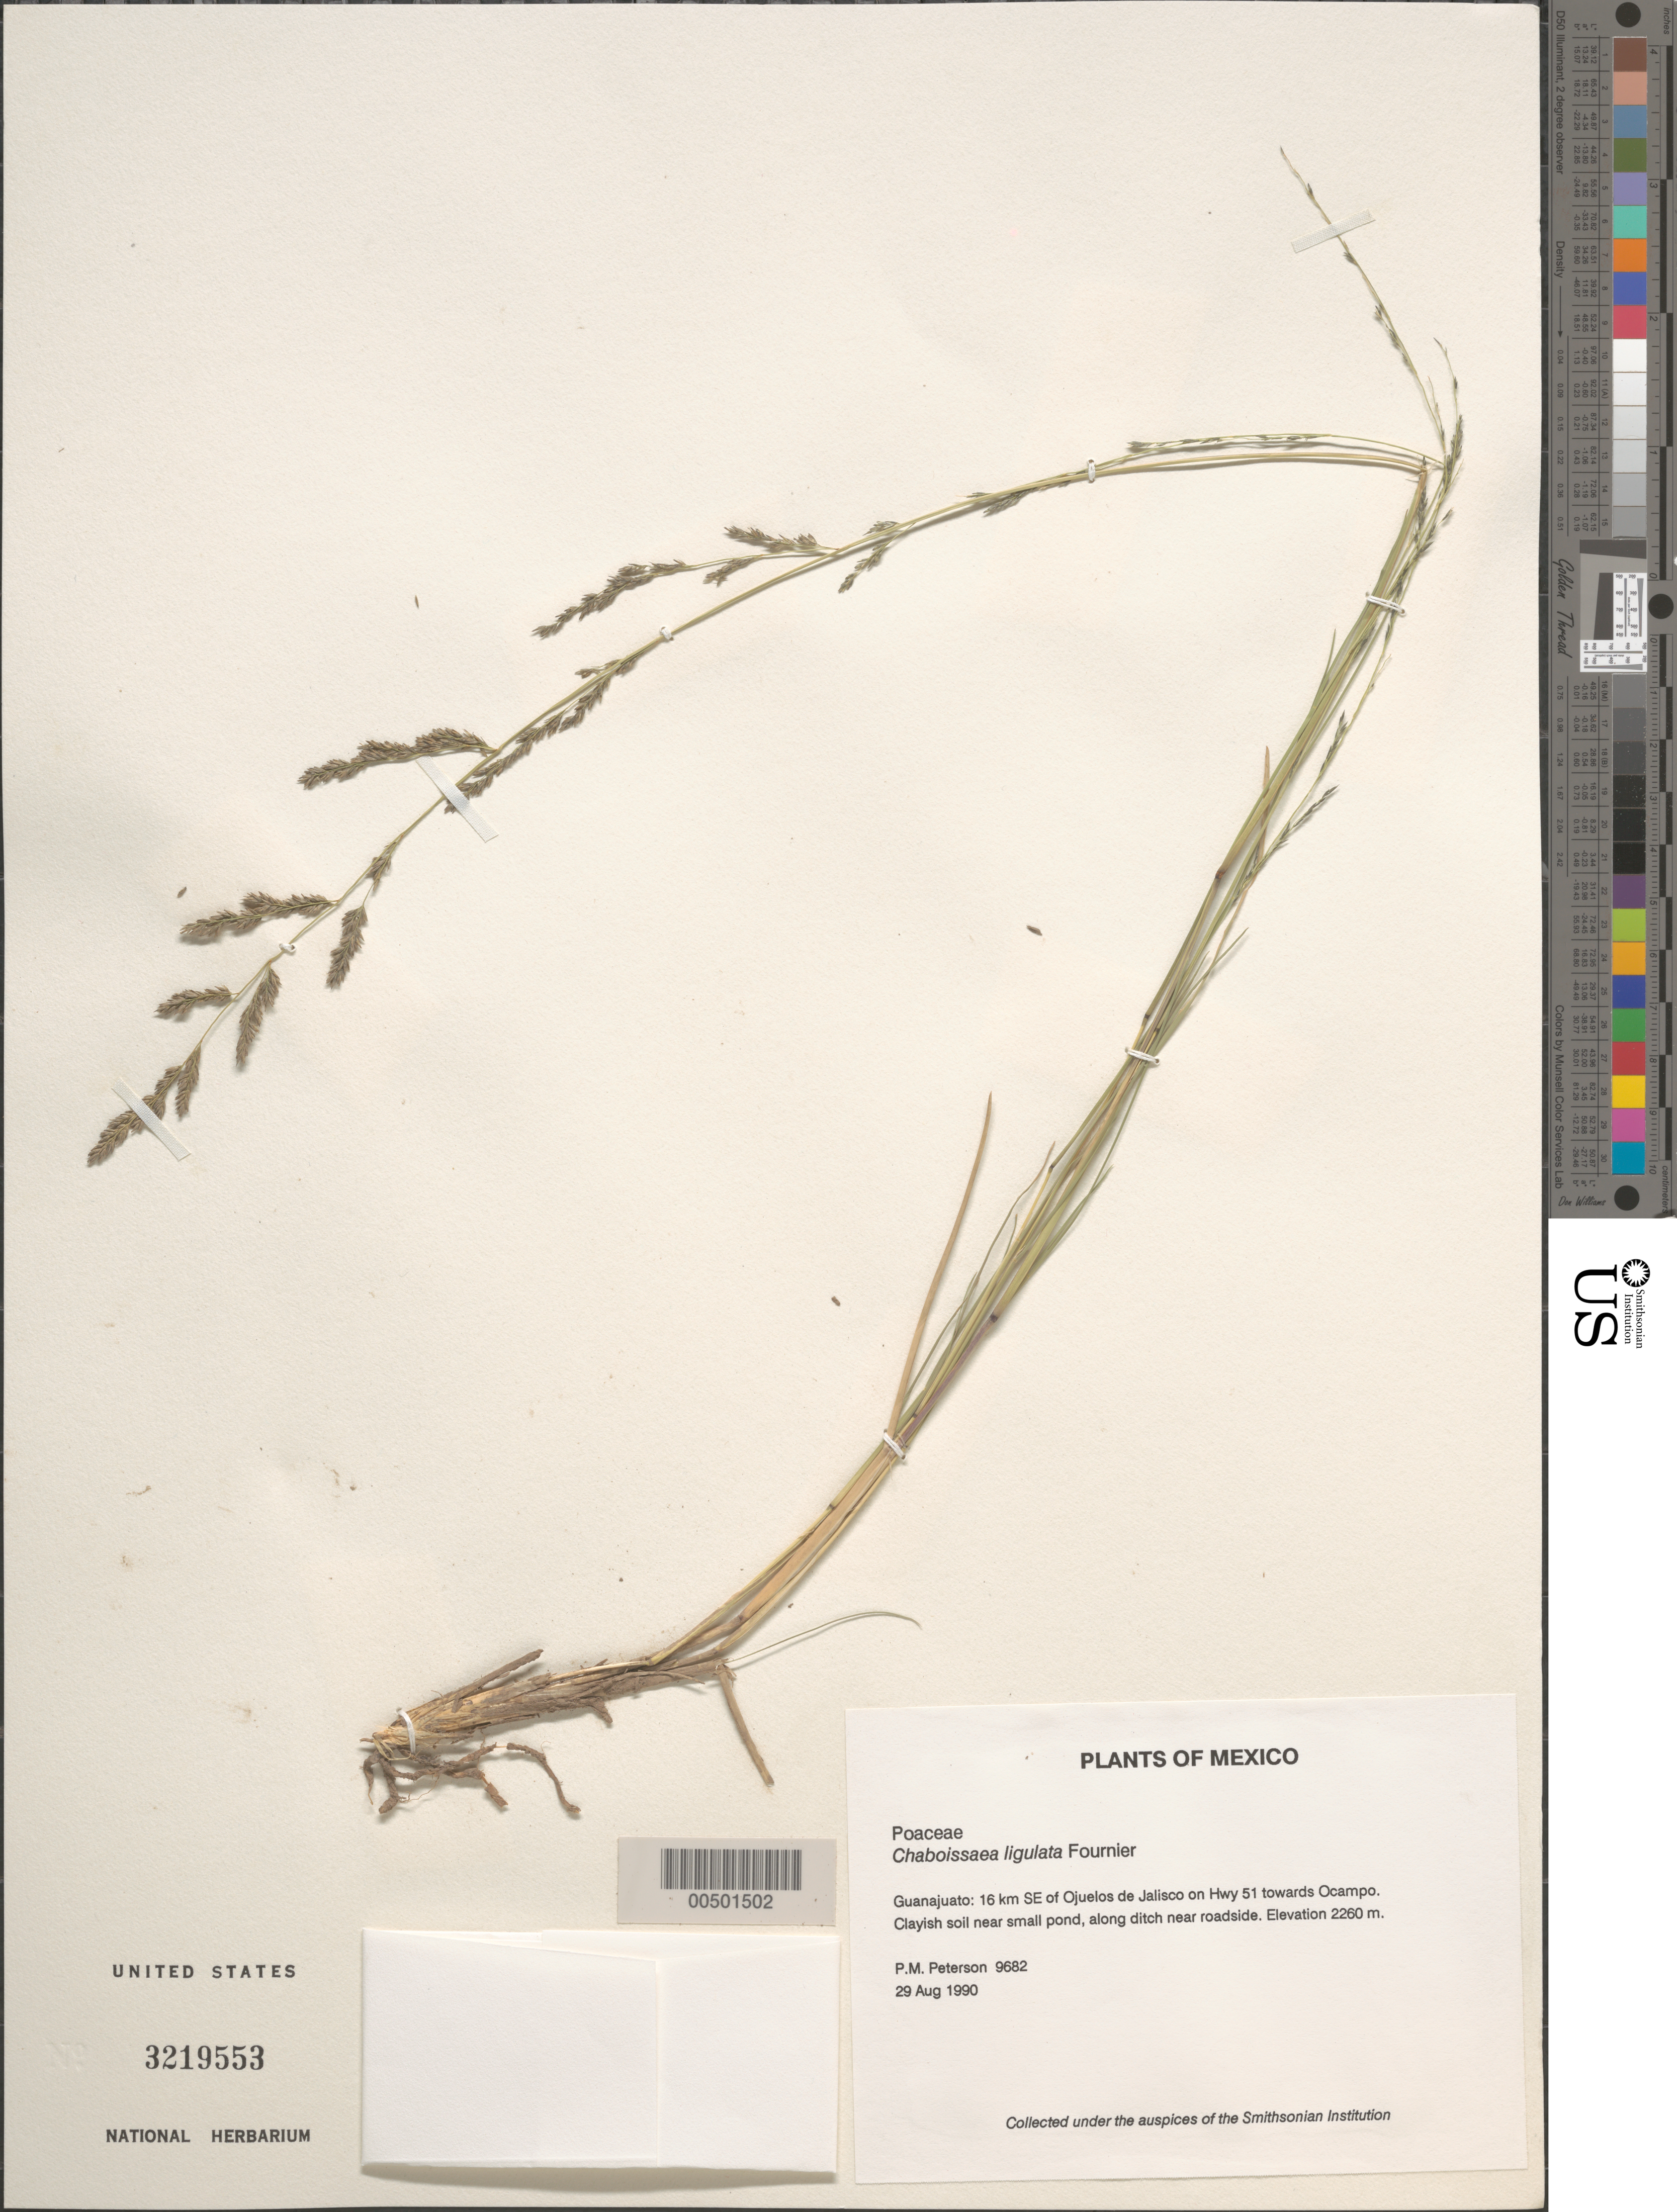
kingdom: Plantae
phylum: Tracheophyta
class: Liliopsida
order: Poales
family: Poaceae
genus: Chaboissaea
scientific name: Chaboissaea ligulata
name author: E. Fourn.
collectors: P. M. Peterson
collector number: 09682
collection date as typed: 29 Aug 1990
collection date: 1990-08-29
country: Mexico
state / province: Guanajuato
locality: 16 km SE of Ojuelos de Jalisco on Hwy 51 towards Ocampo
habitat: Clayish soil near small pond, along ditch near roadside.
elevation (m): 2260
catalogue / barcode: US 3219553